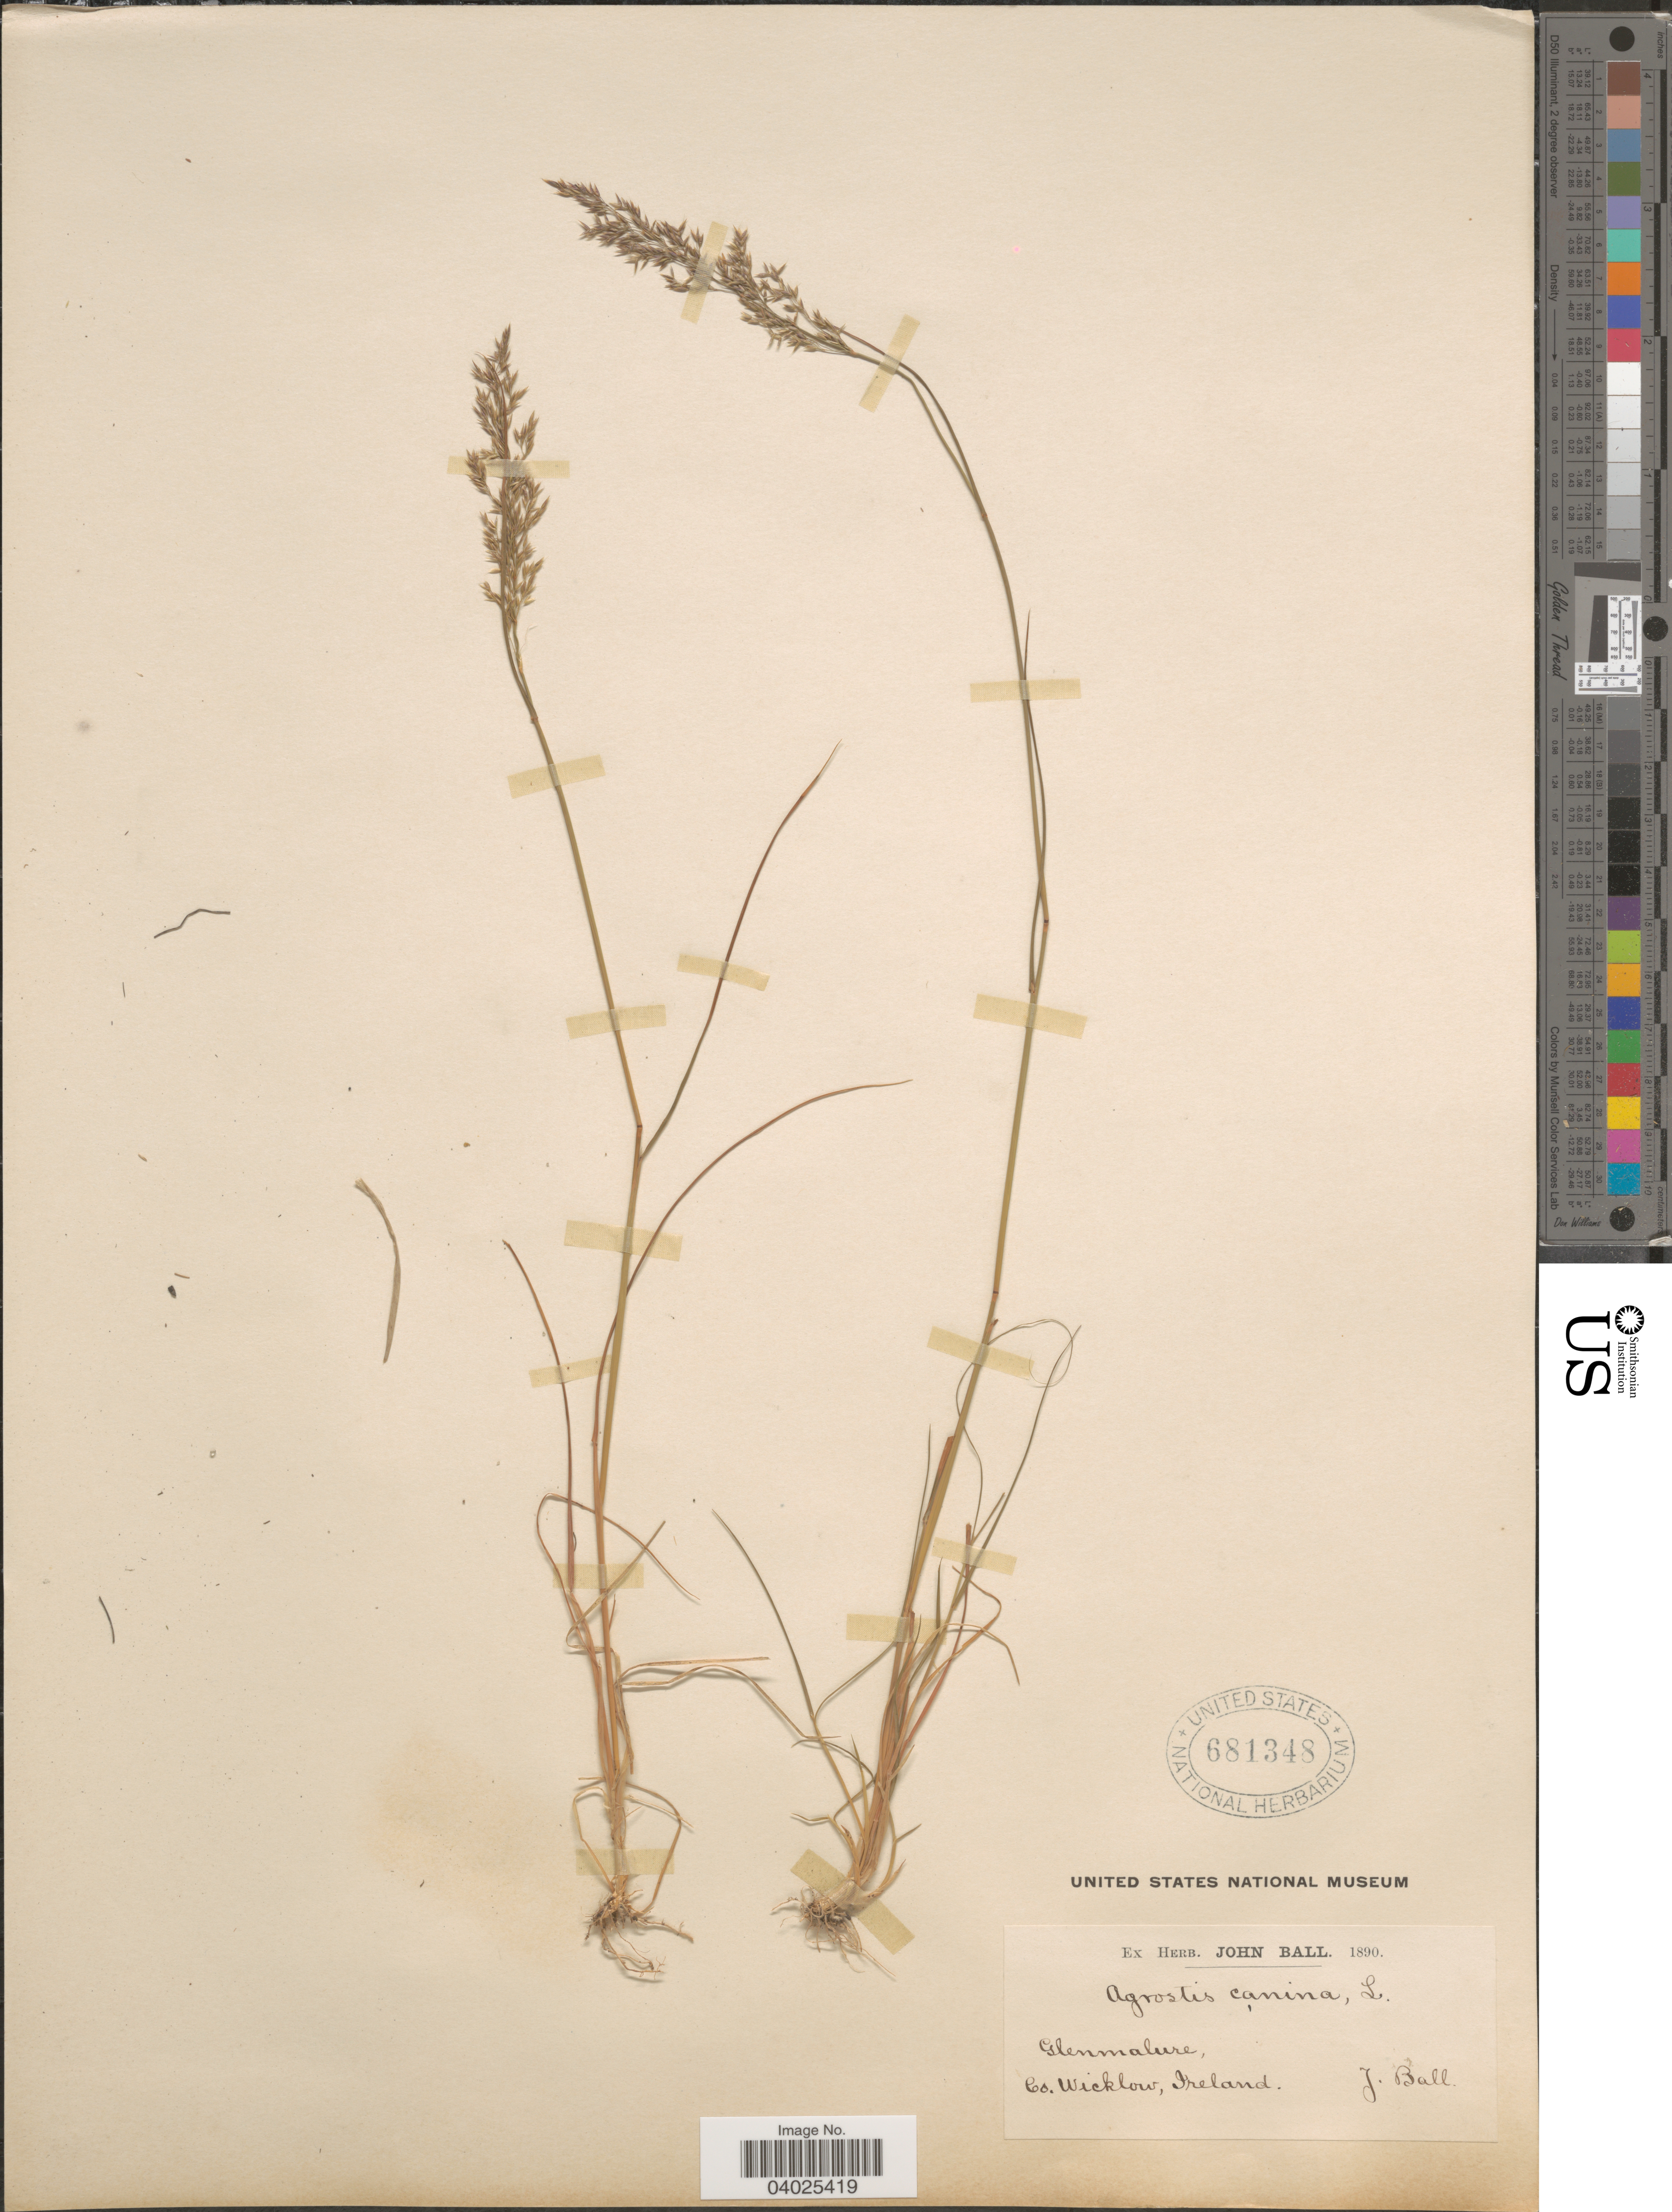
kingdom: Plantae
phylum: Tracheophyta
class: Liliopsida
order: Poales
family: Poaceae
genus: Agrostis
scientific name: Agrostis canina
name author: L.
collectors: J. Ball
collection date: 1890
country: Ireland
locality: Co. Wicklow.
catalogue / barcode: US 681348